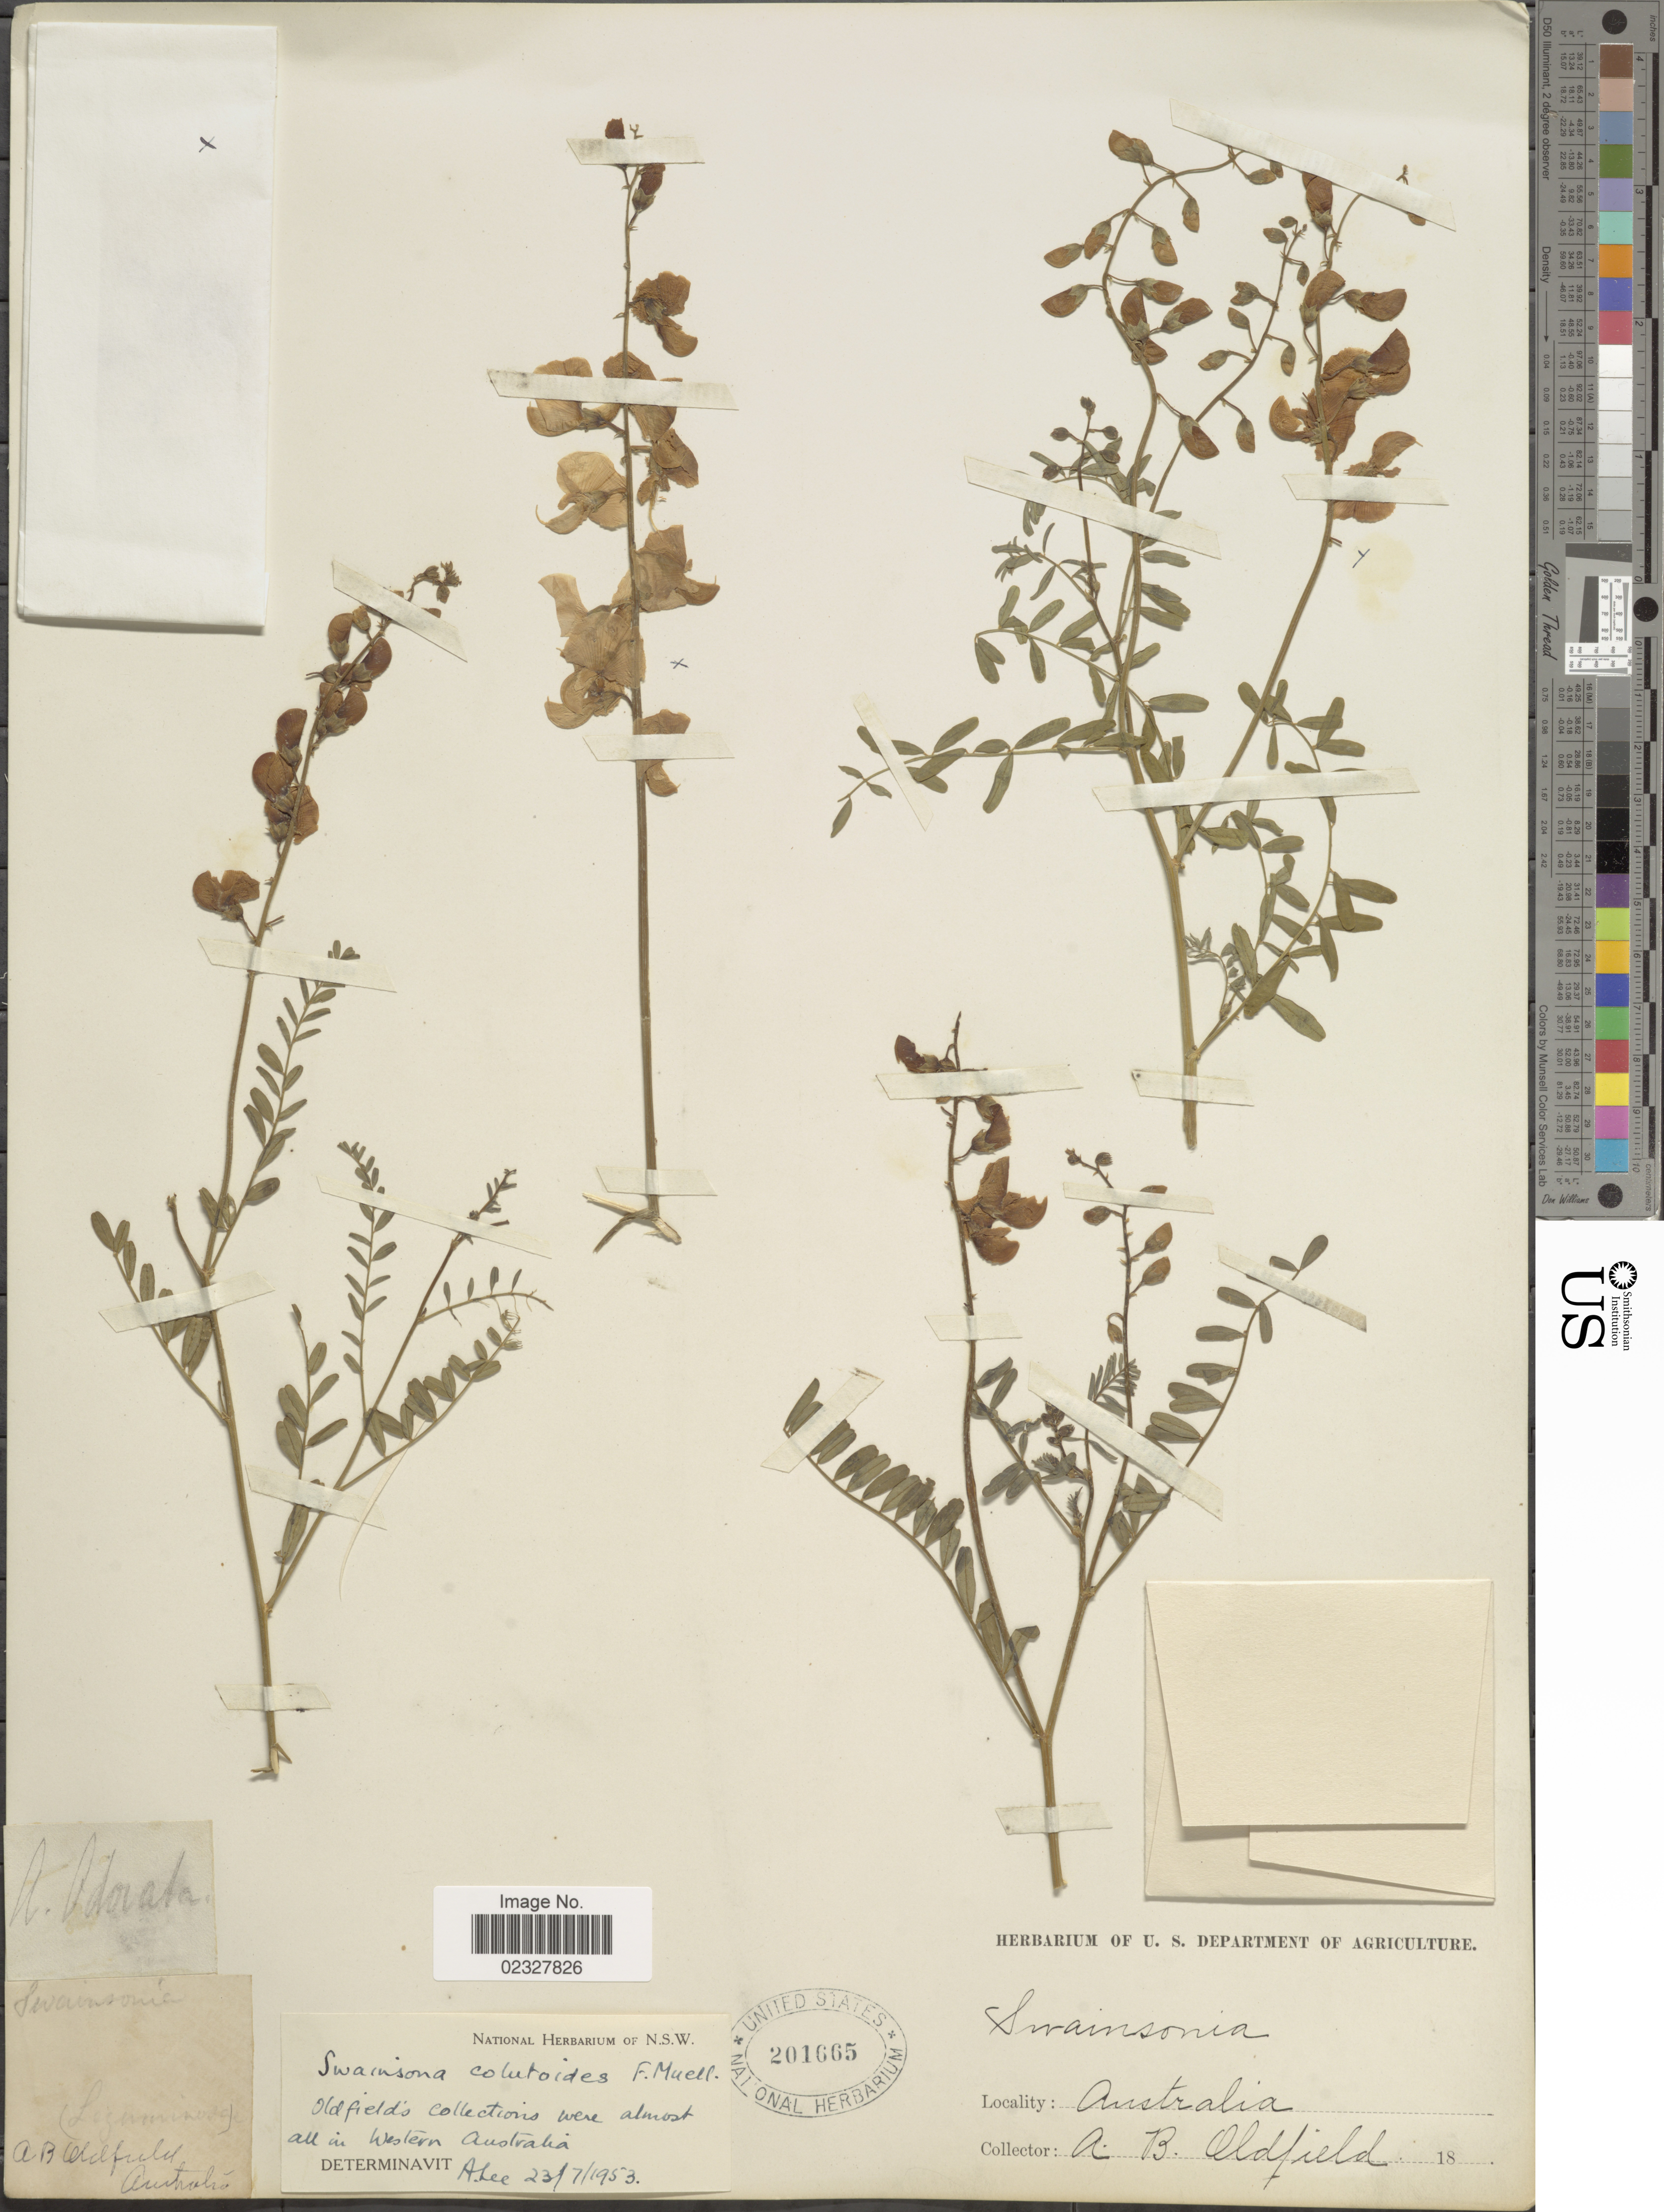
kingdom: Plantae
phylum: Tracheophyta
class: Magnoliopsida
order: Fabales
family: Fabaceae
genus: Swainsona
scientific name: Swainsona colutoides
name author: F. Muell.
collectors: A. Oldfield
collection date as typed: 18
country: Australia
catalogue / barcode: US 201665